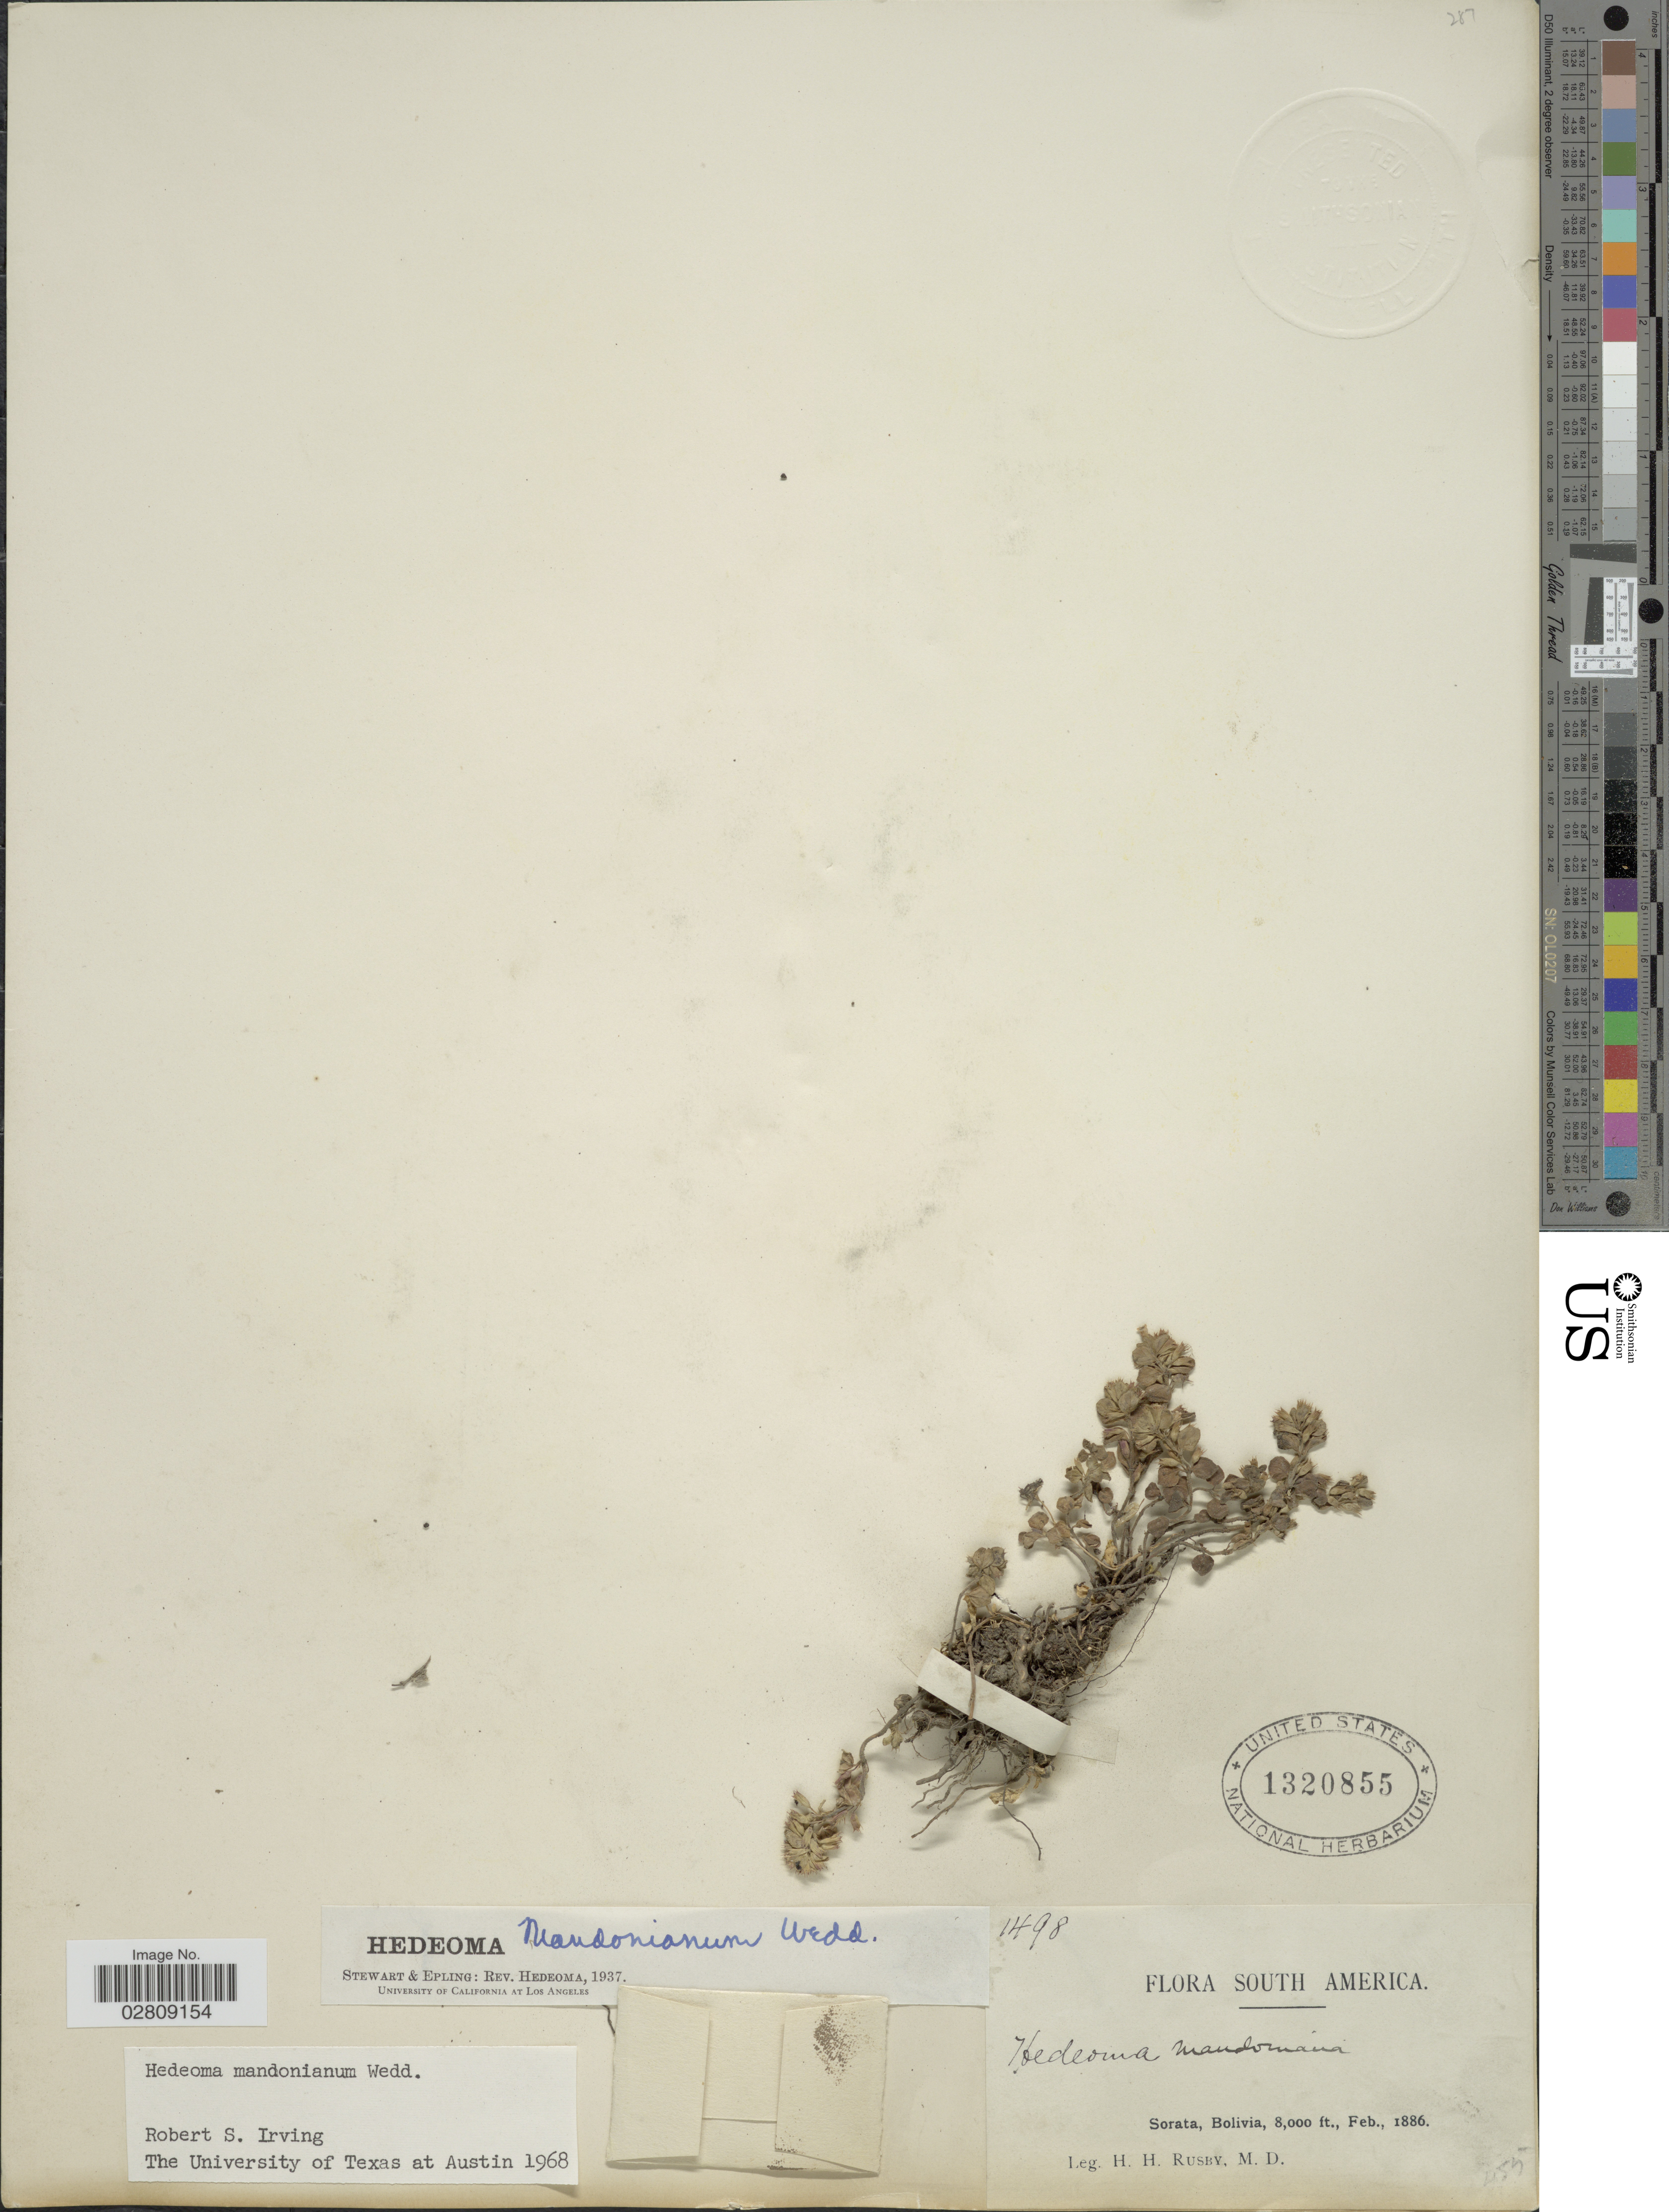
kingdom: Plantae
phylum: Tracheophyta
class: Magnoliopsida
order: Lamiales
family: Lamiaceae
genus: Hedeoma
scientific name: Hedeoma mandoniana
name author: Wedd.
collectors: H. H. Rusby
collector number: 1498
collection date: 1886-02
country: Bolivia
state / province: La Páz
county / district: Larecaja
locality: Sorata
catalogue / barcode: US 1320855